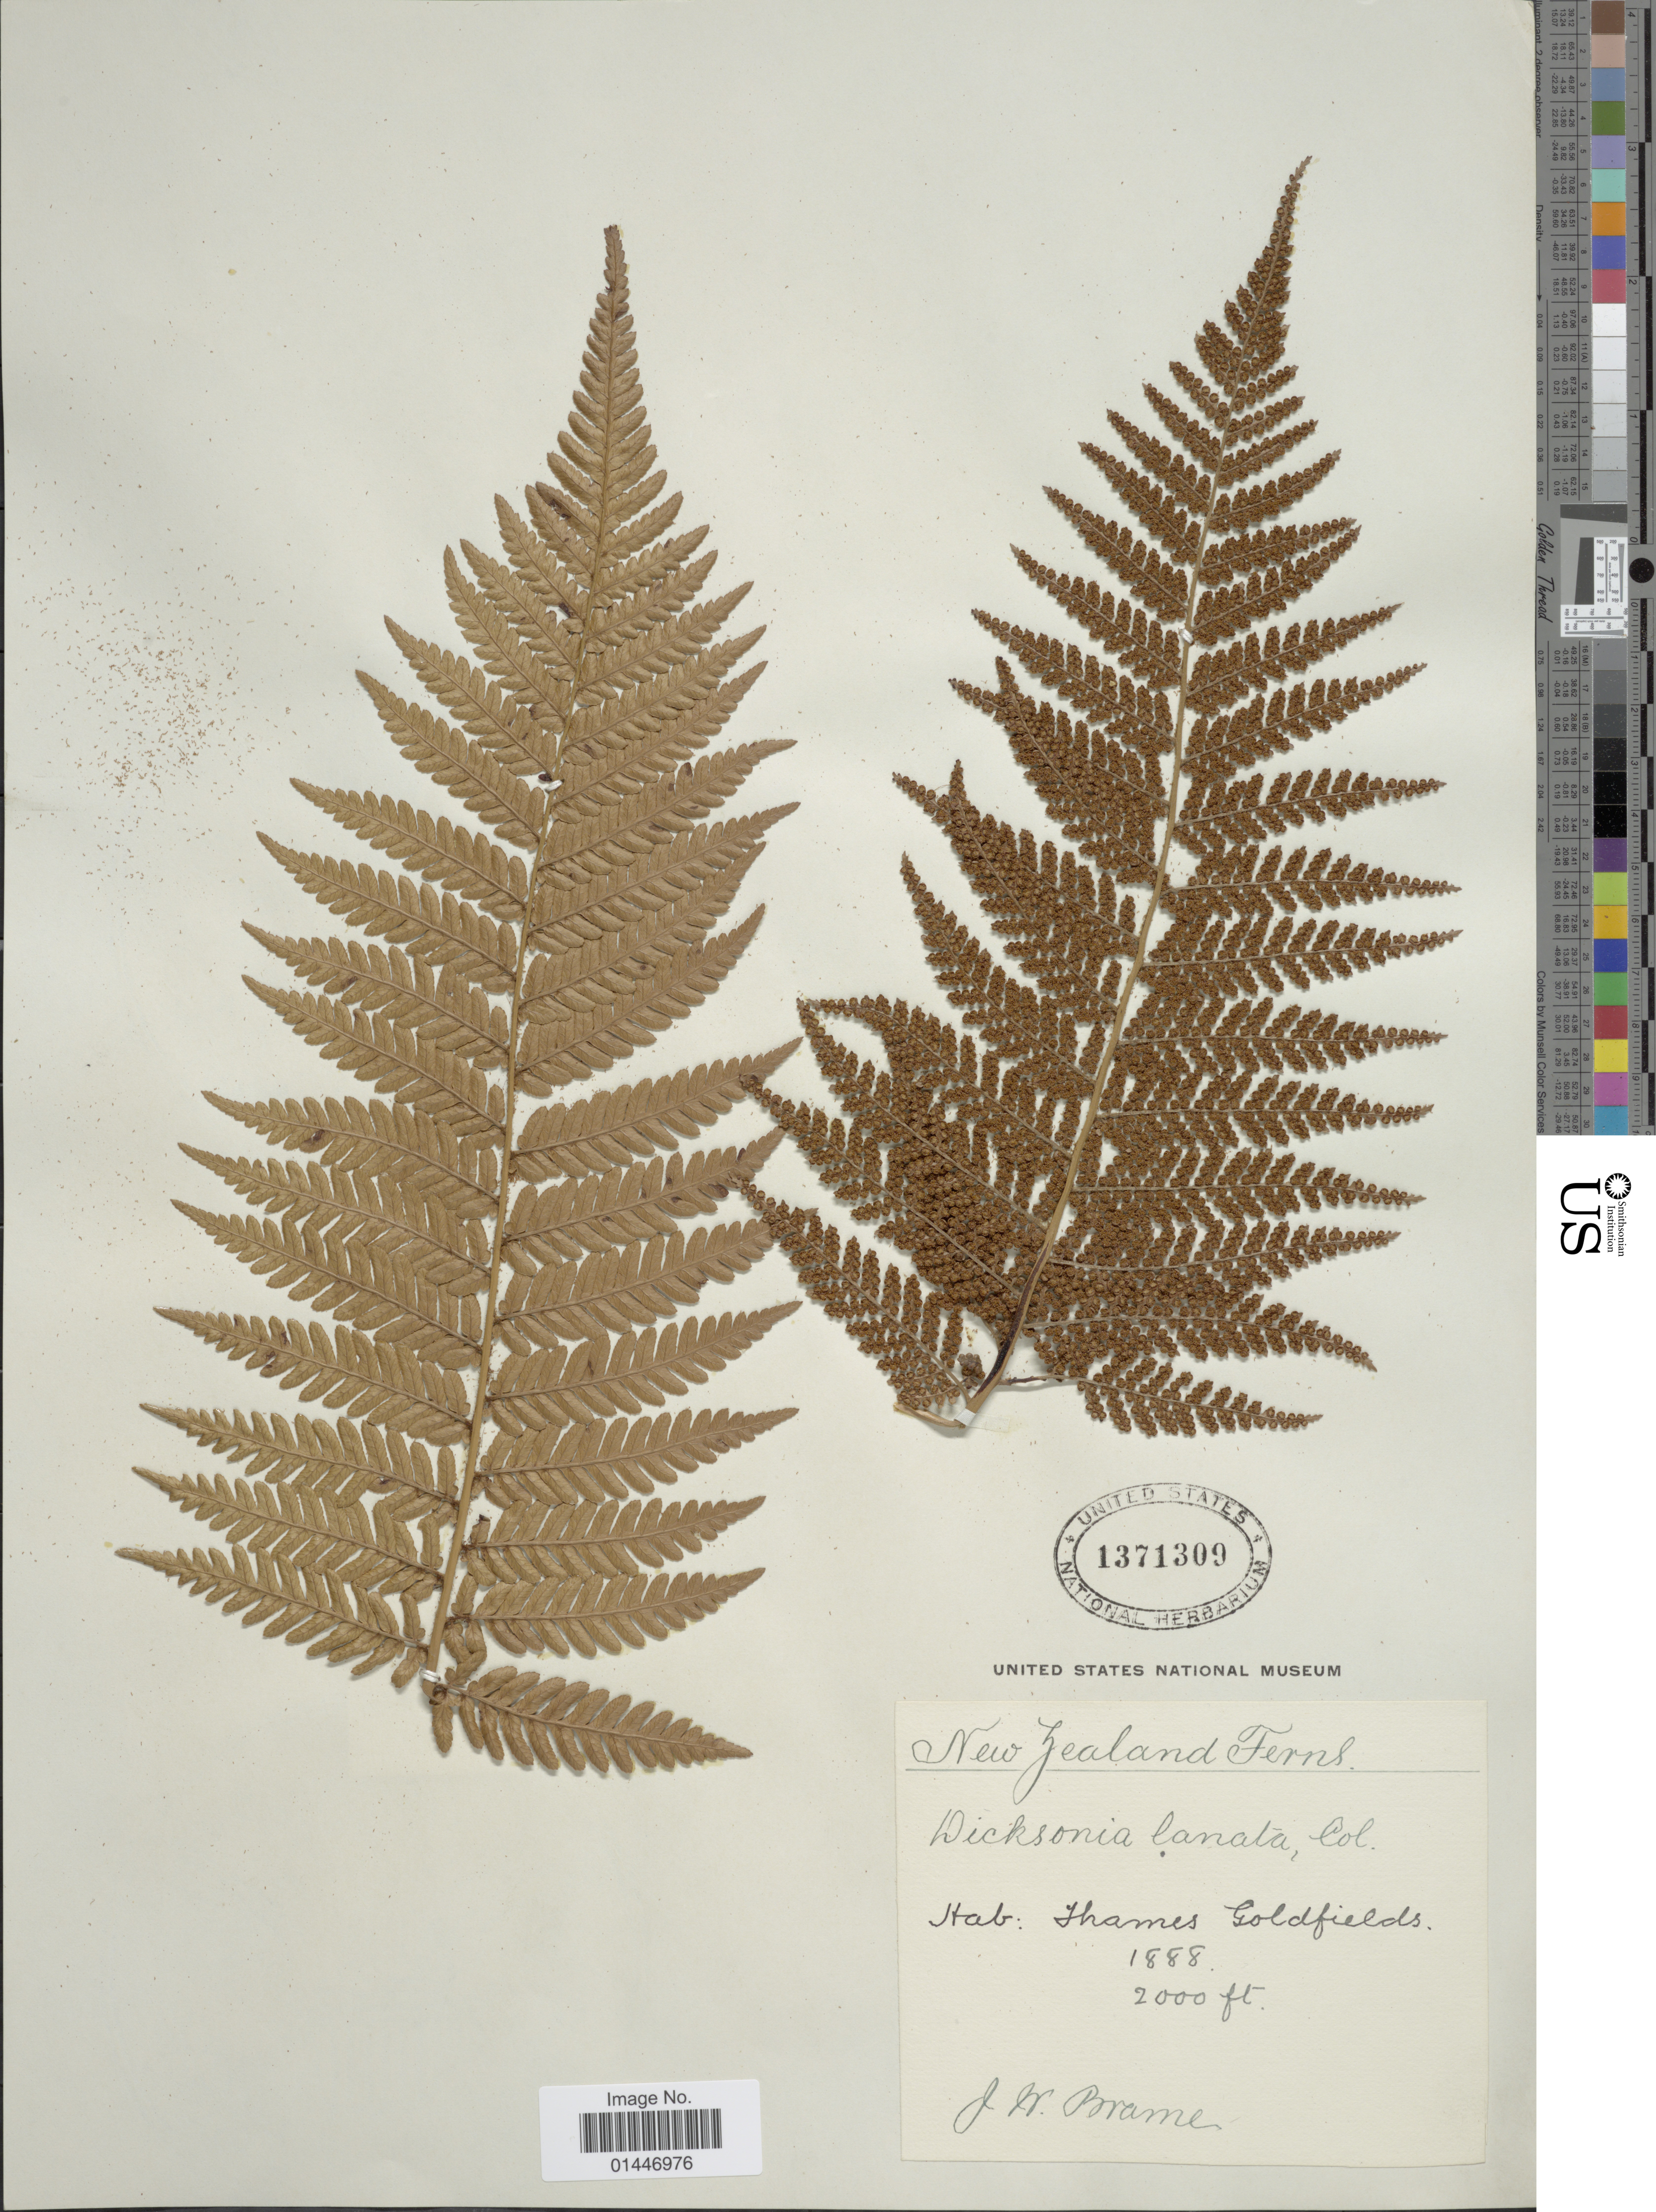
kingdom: Plantae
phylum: Tracheophyta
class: Polypodiopsida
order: Cyatheales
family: Dicksoniaceae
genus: Dicksonia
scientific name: Dicksonia lanata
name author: Colenso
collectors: J. Brame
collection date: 1888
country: New Zealand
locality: Thames goldfields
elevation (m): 610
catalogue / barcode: US 1371309